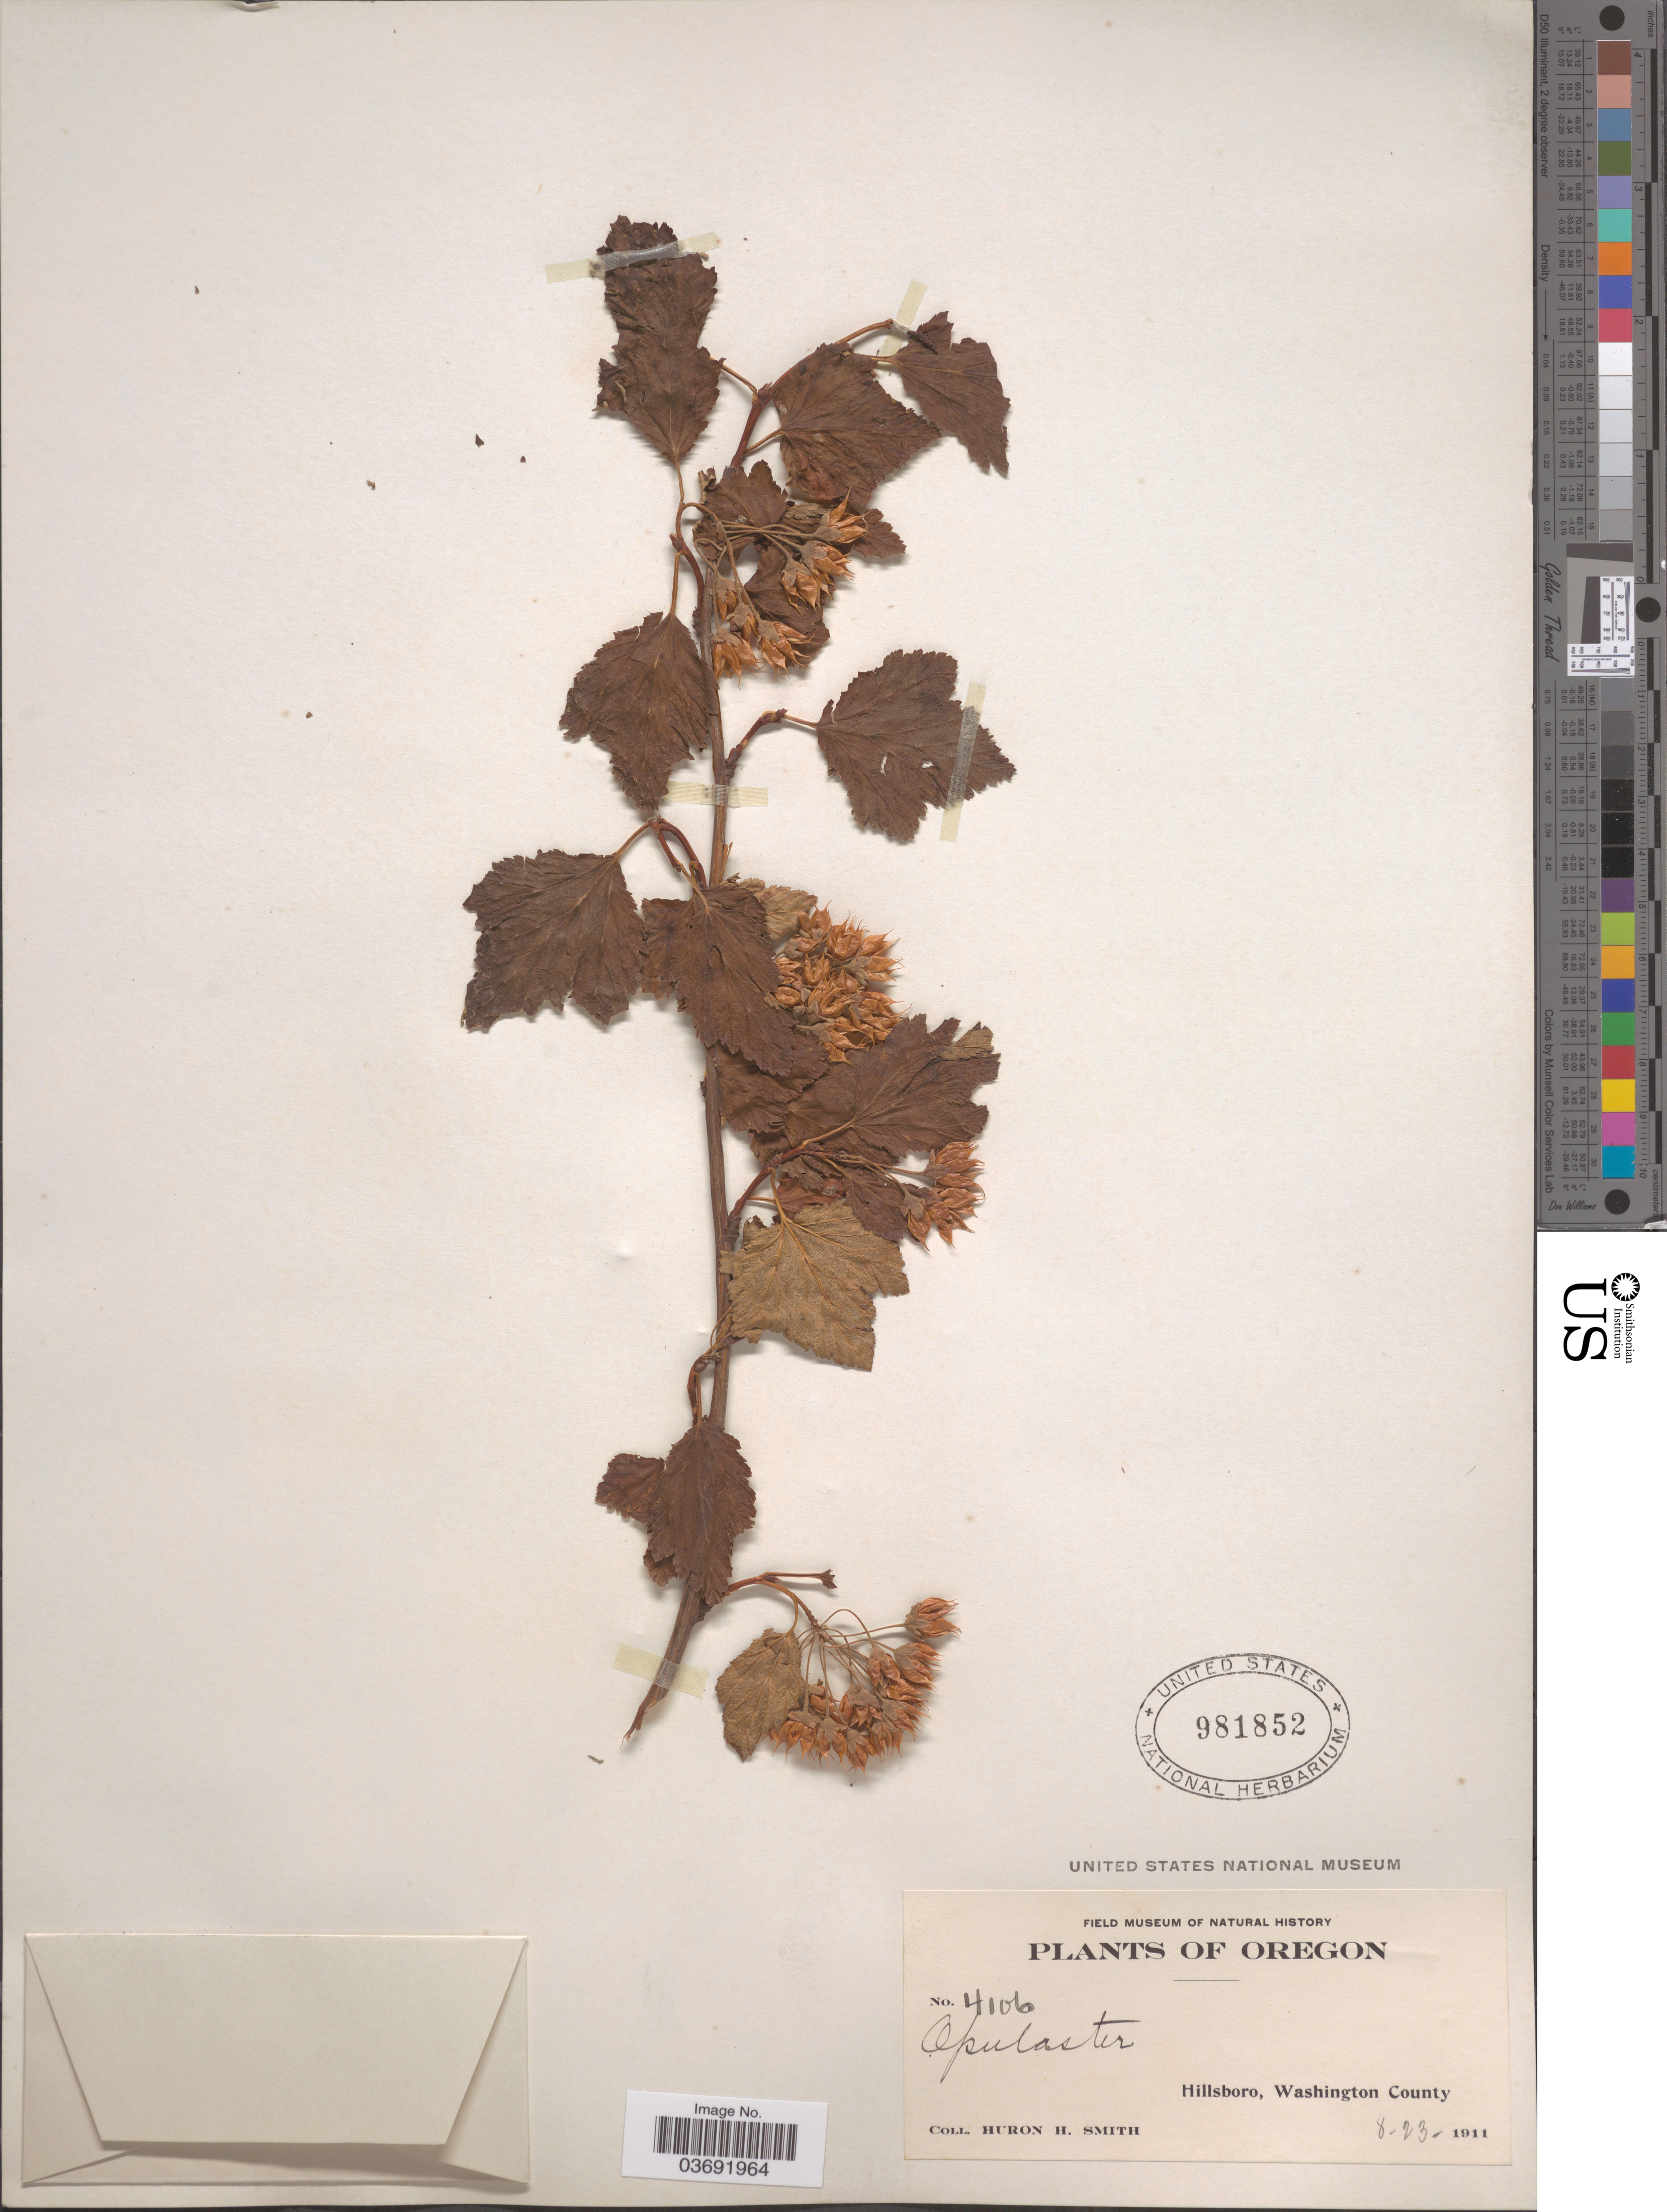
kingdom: Plantae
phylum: Tracheophyta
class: Magnoliopsida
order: Rosales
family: Rosaceae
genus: Physocarpus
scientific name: Physocarpus capitatus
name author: (Pursh) Kuntze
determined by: Strong, Mark T., (BOT), Smithsonian Institution - National Museum of Natural History (UNITED STATES)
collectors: Huron H. Smith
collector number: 4106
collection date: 1911-08-23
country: United States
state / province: Oregon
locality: Hillsboro, Washington County.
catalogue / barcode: US 981852